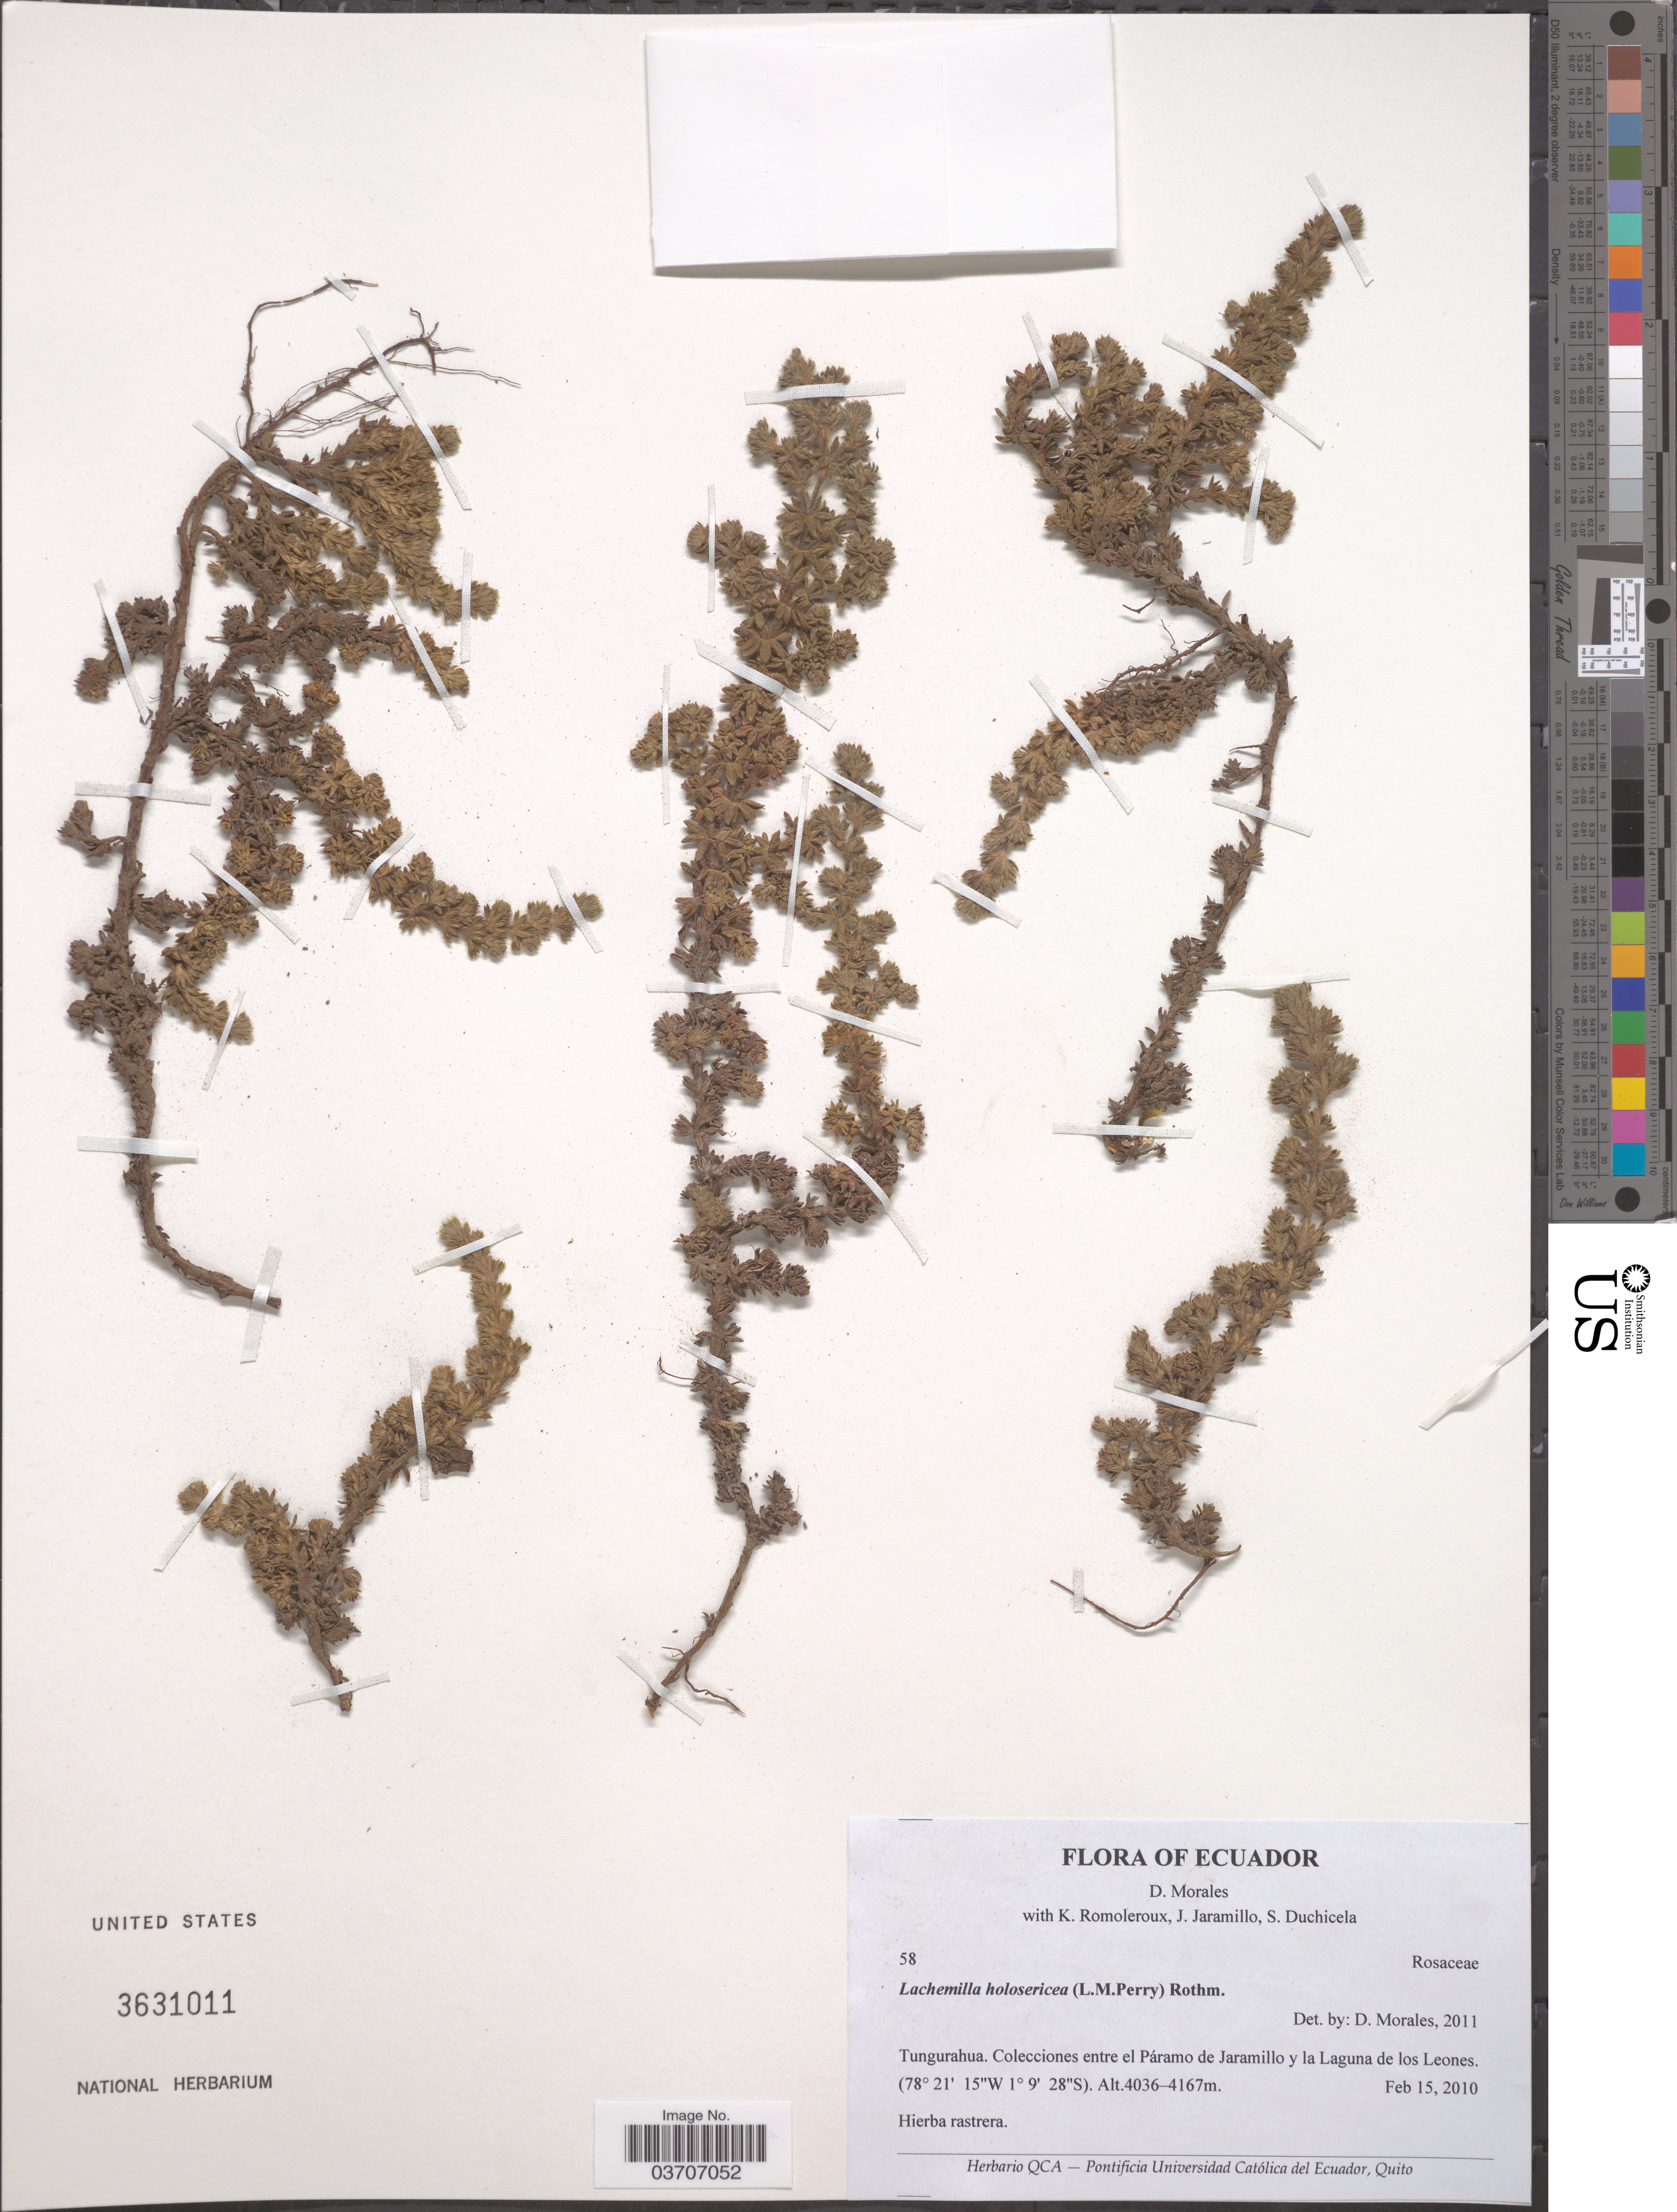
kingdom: Plantae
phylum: Tracheophyta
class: Magnoliopsida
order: Rosales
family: Rosaceae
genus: Lachemilla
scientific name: Lachemilla holosericea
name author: (L.M. Perry) Rothm.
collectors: D. Morales, K. Romoleroux, J. Jaramillo & S. Duchicela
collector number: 58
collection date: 2010-02-15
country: Ecuador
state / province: Tungurahua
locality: Collecciones entre el Páramo de Jaramillo y la Laguna de los Leones.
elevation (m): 4036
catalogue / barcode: US 3631011